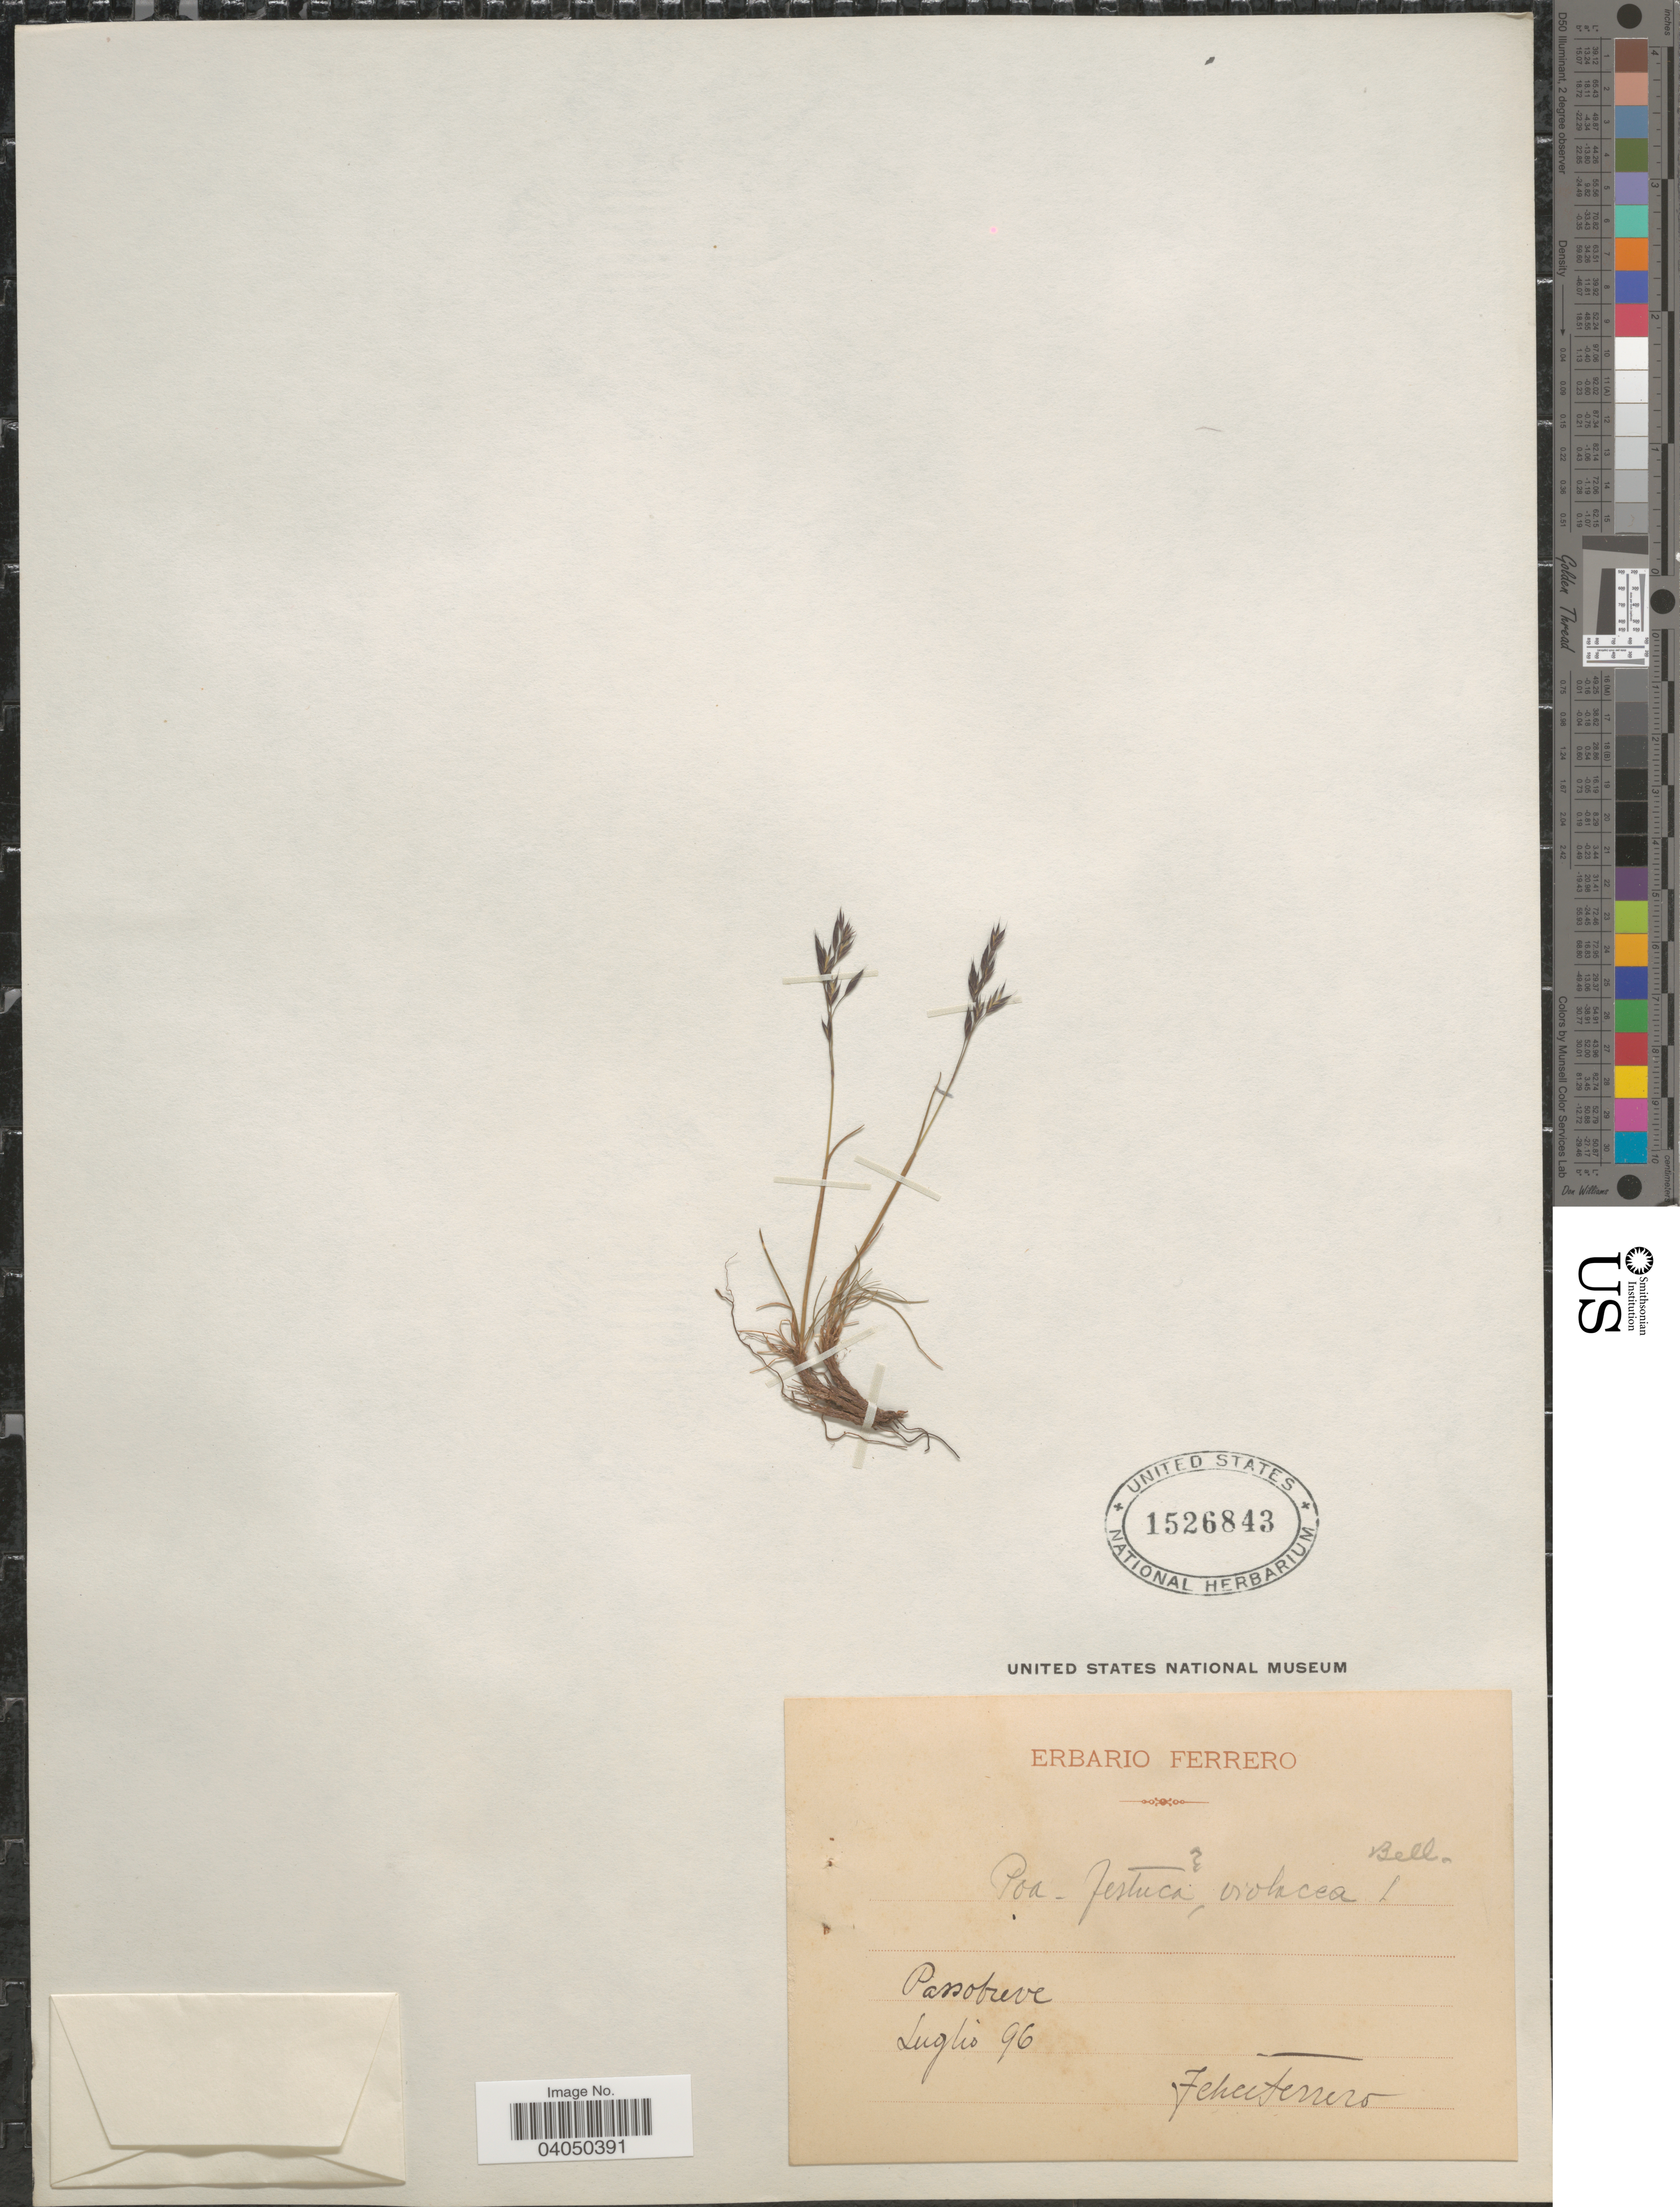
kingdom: Plantae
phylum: Tracheophyta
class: Liliopsida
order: Poales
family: Poaceae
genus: Festuca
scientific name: Festuca violacea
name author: Gaudin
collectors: F. Ferrero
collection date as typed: Transcribed d/m/y: /7/96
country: Italy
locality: Passobreve.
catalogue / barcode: US 1526843